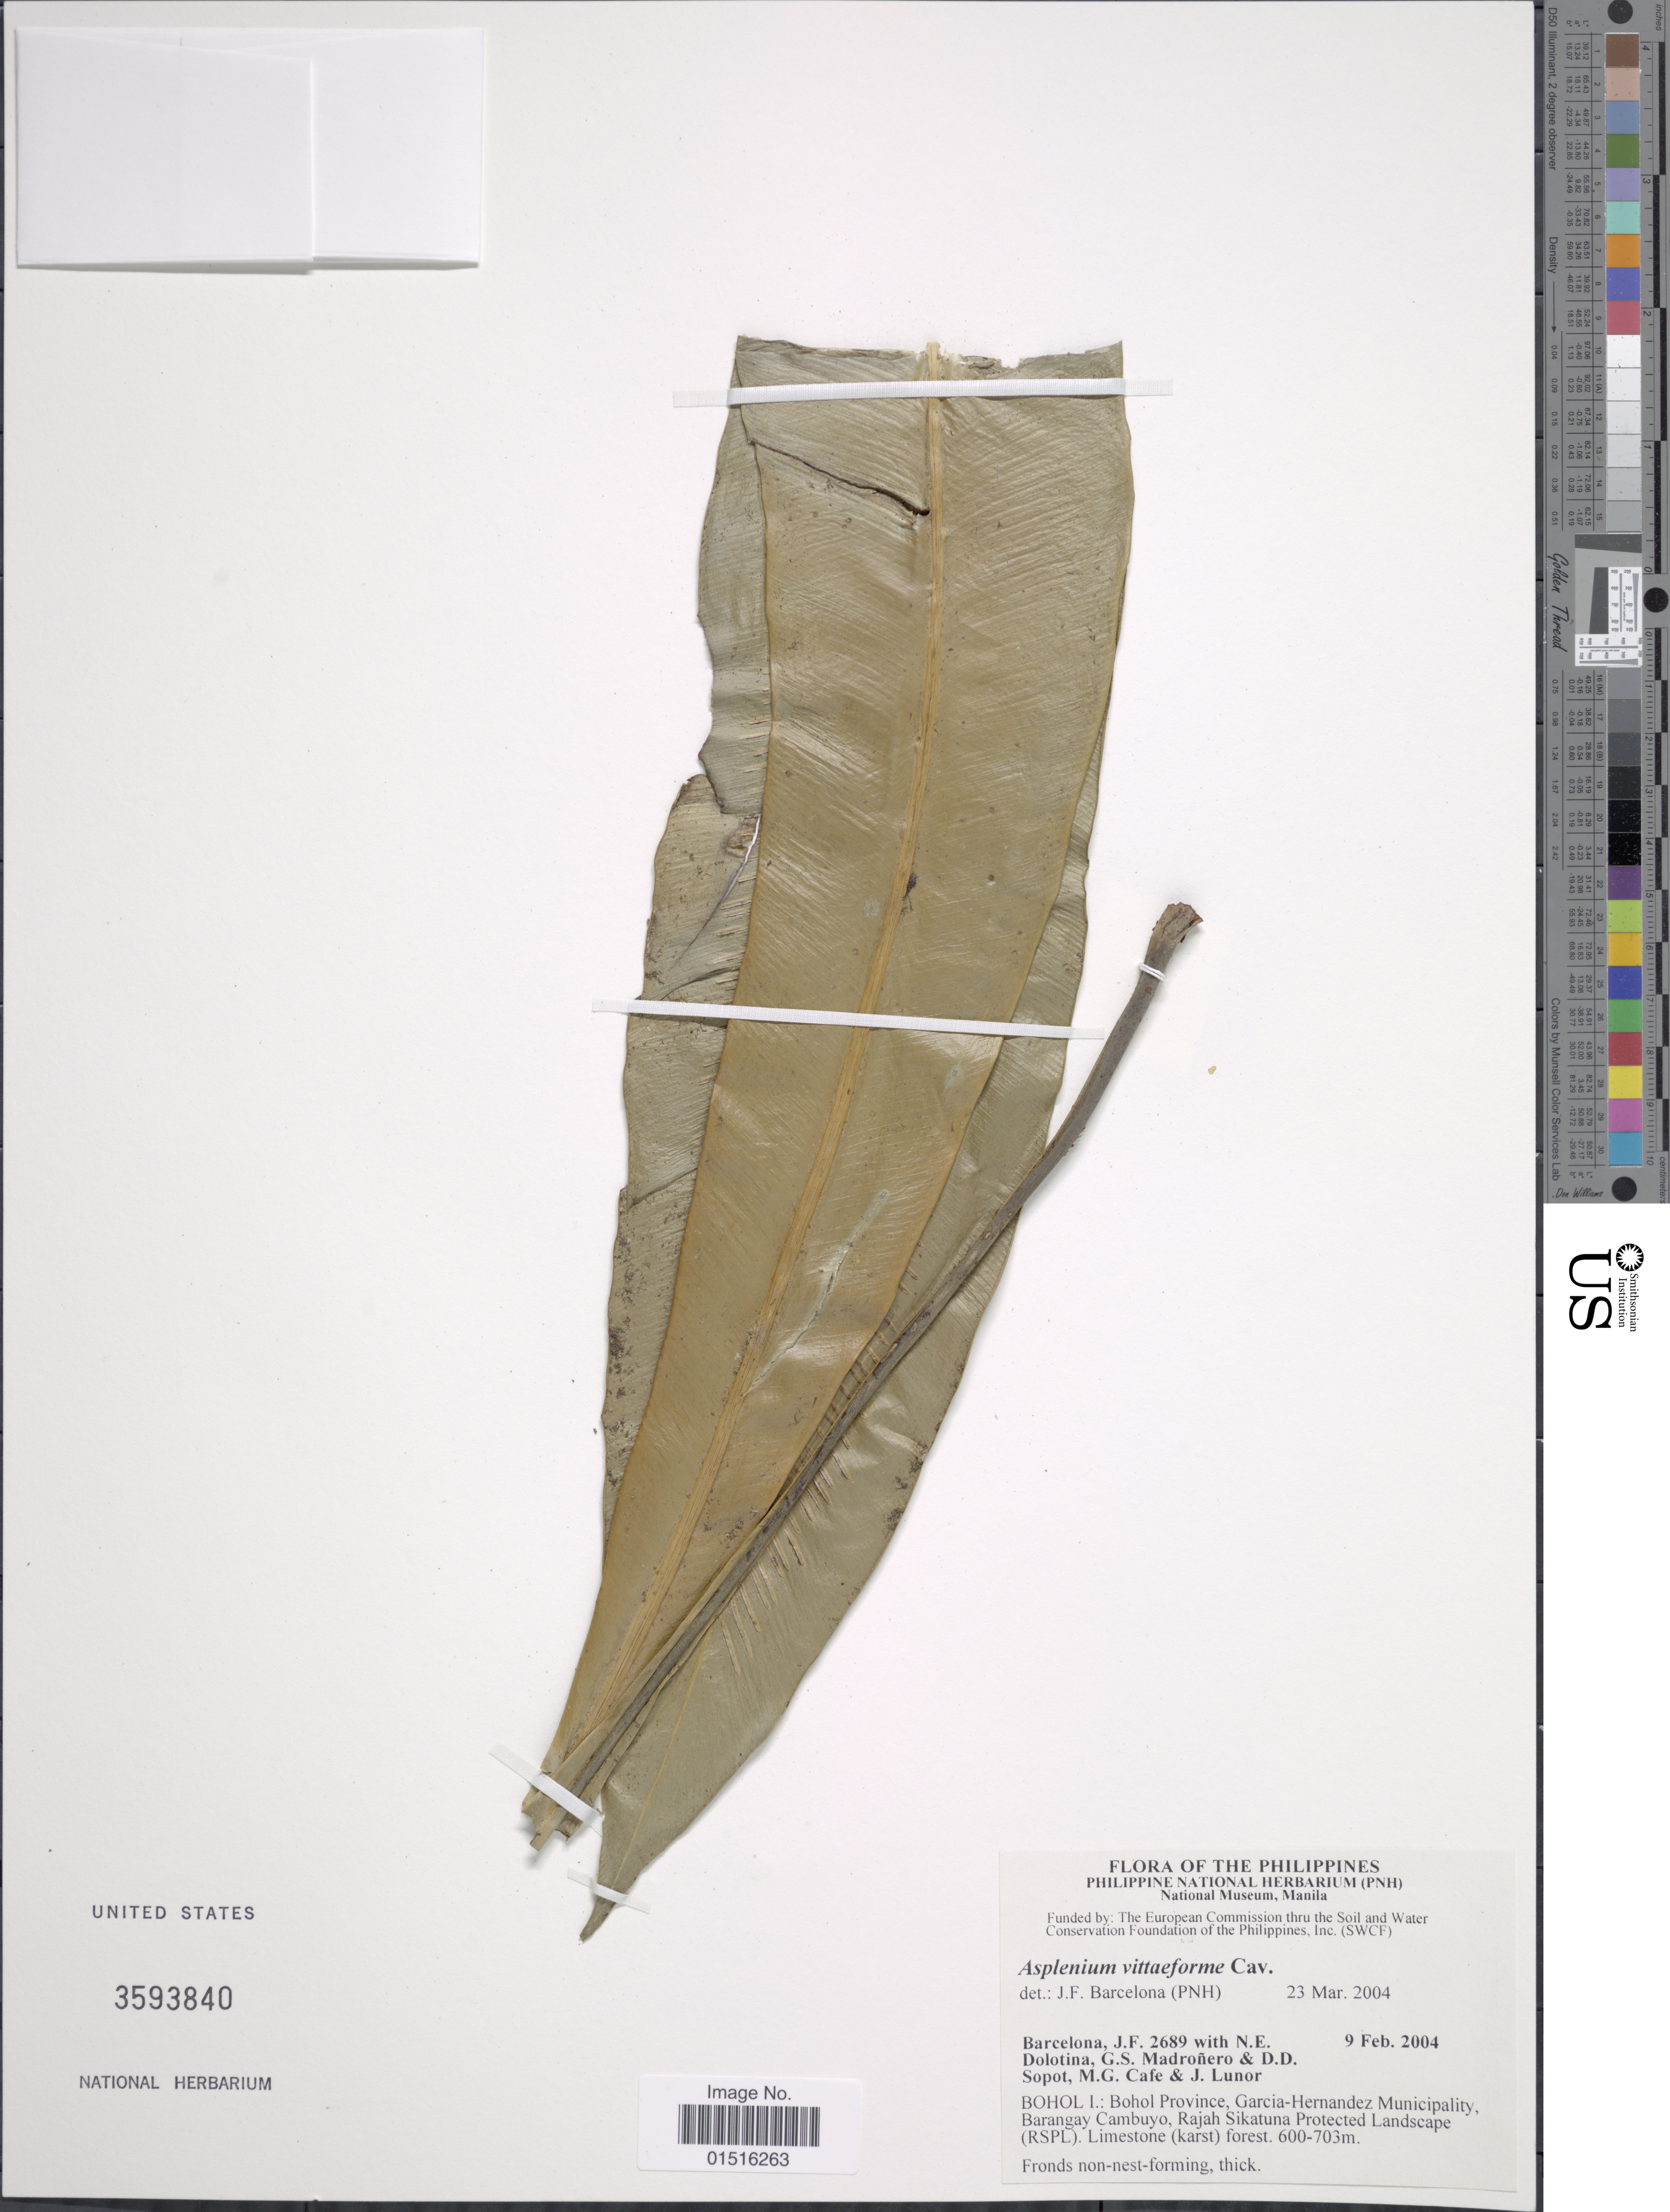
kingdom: Plantae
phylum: Tracheophyta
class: Polypodiopsida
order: Polypodiales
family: Aspleniaceae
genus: Asplenium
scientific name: Asplenium vittiforme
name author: Cav.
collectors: J. F. Barcelona, N. Dolotina, G. Madroñero, D. Sopot & et al.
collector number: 2689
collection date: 2004-02-09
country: Philippines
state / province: Central Visayas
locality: Bohol I.: Bohol Province, Garcia-Hernandez Municipality, Barangay Cambuyo, Rajah Sikatuna Protected Landscape (RSPL). Limestone (karst) forest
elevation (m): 600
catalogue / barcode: US 3593840